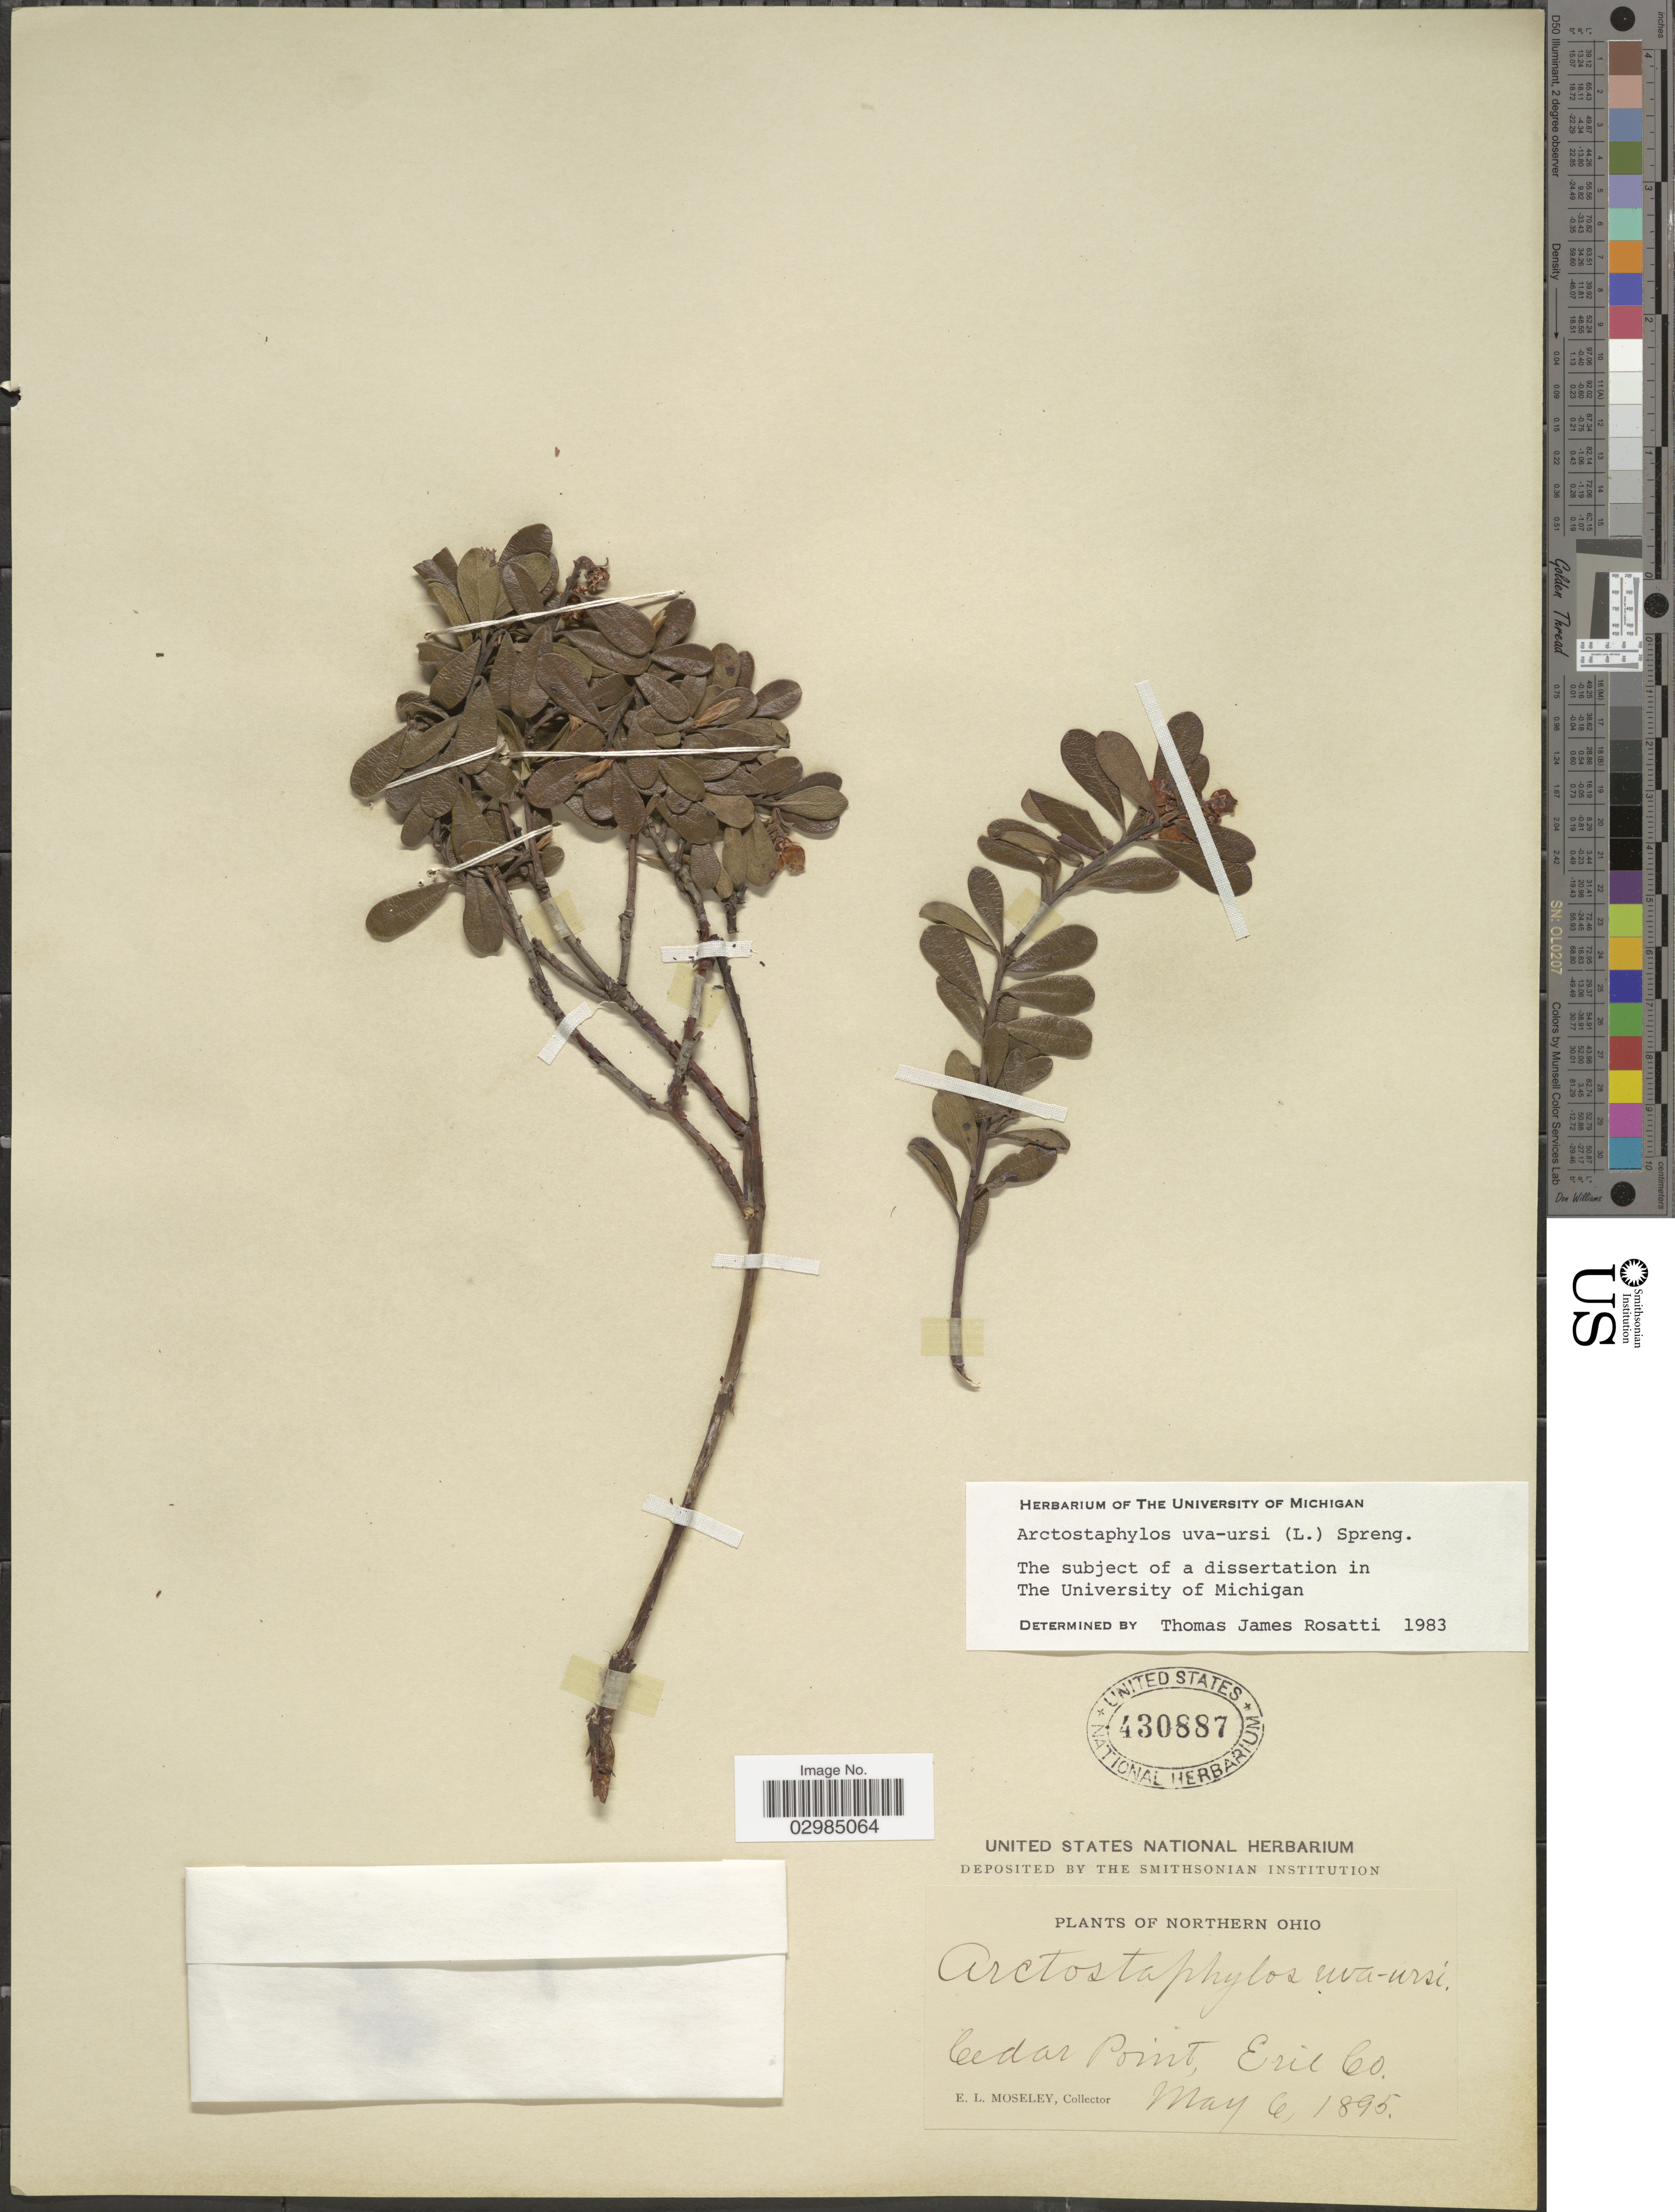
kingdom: Plantae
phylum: Tracheophyta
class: Magnoliopsida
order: Ericales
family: Ericaceae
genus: Arctostaphylos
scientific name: Arctostaphylos uva-ursi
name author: (L.) Spreng.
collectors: E. Moseley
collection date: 1895-05-06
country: United States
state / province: Ohio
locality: Northern Ohio. Cedar Point, Erie Co.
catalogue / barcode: US 430887